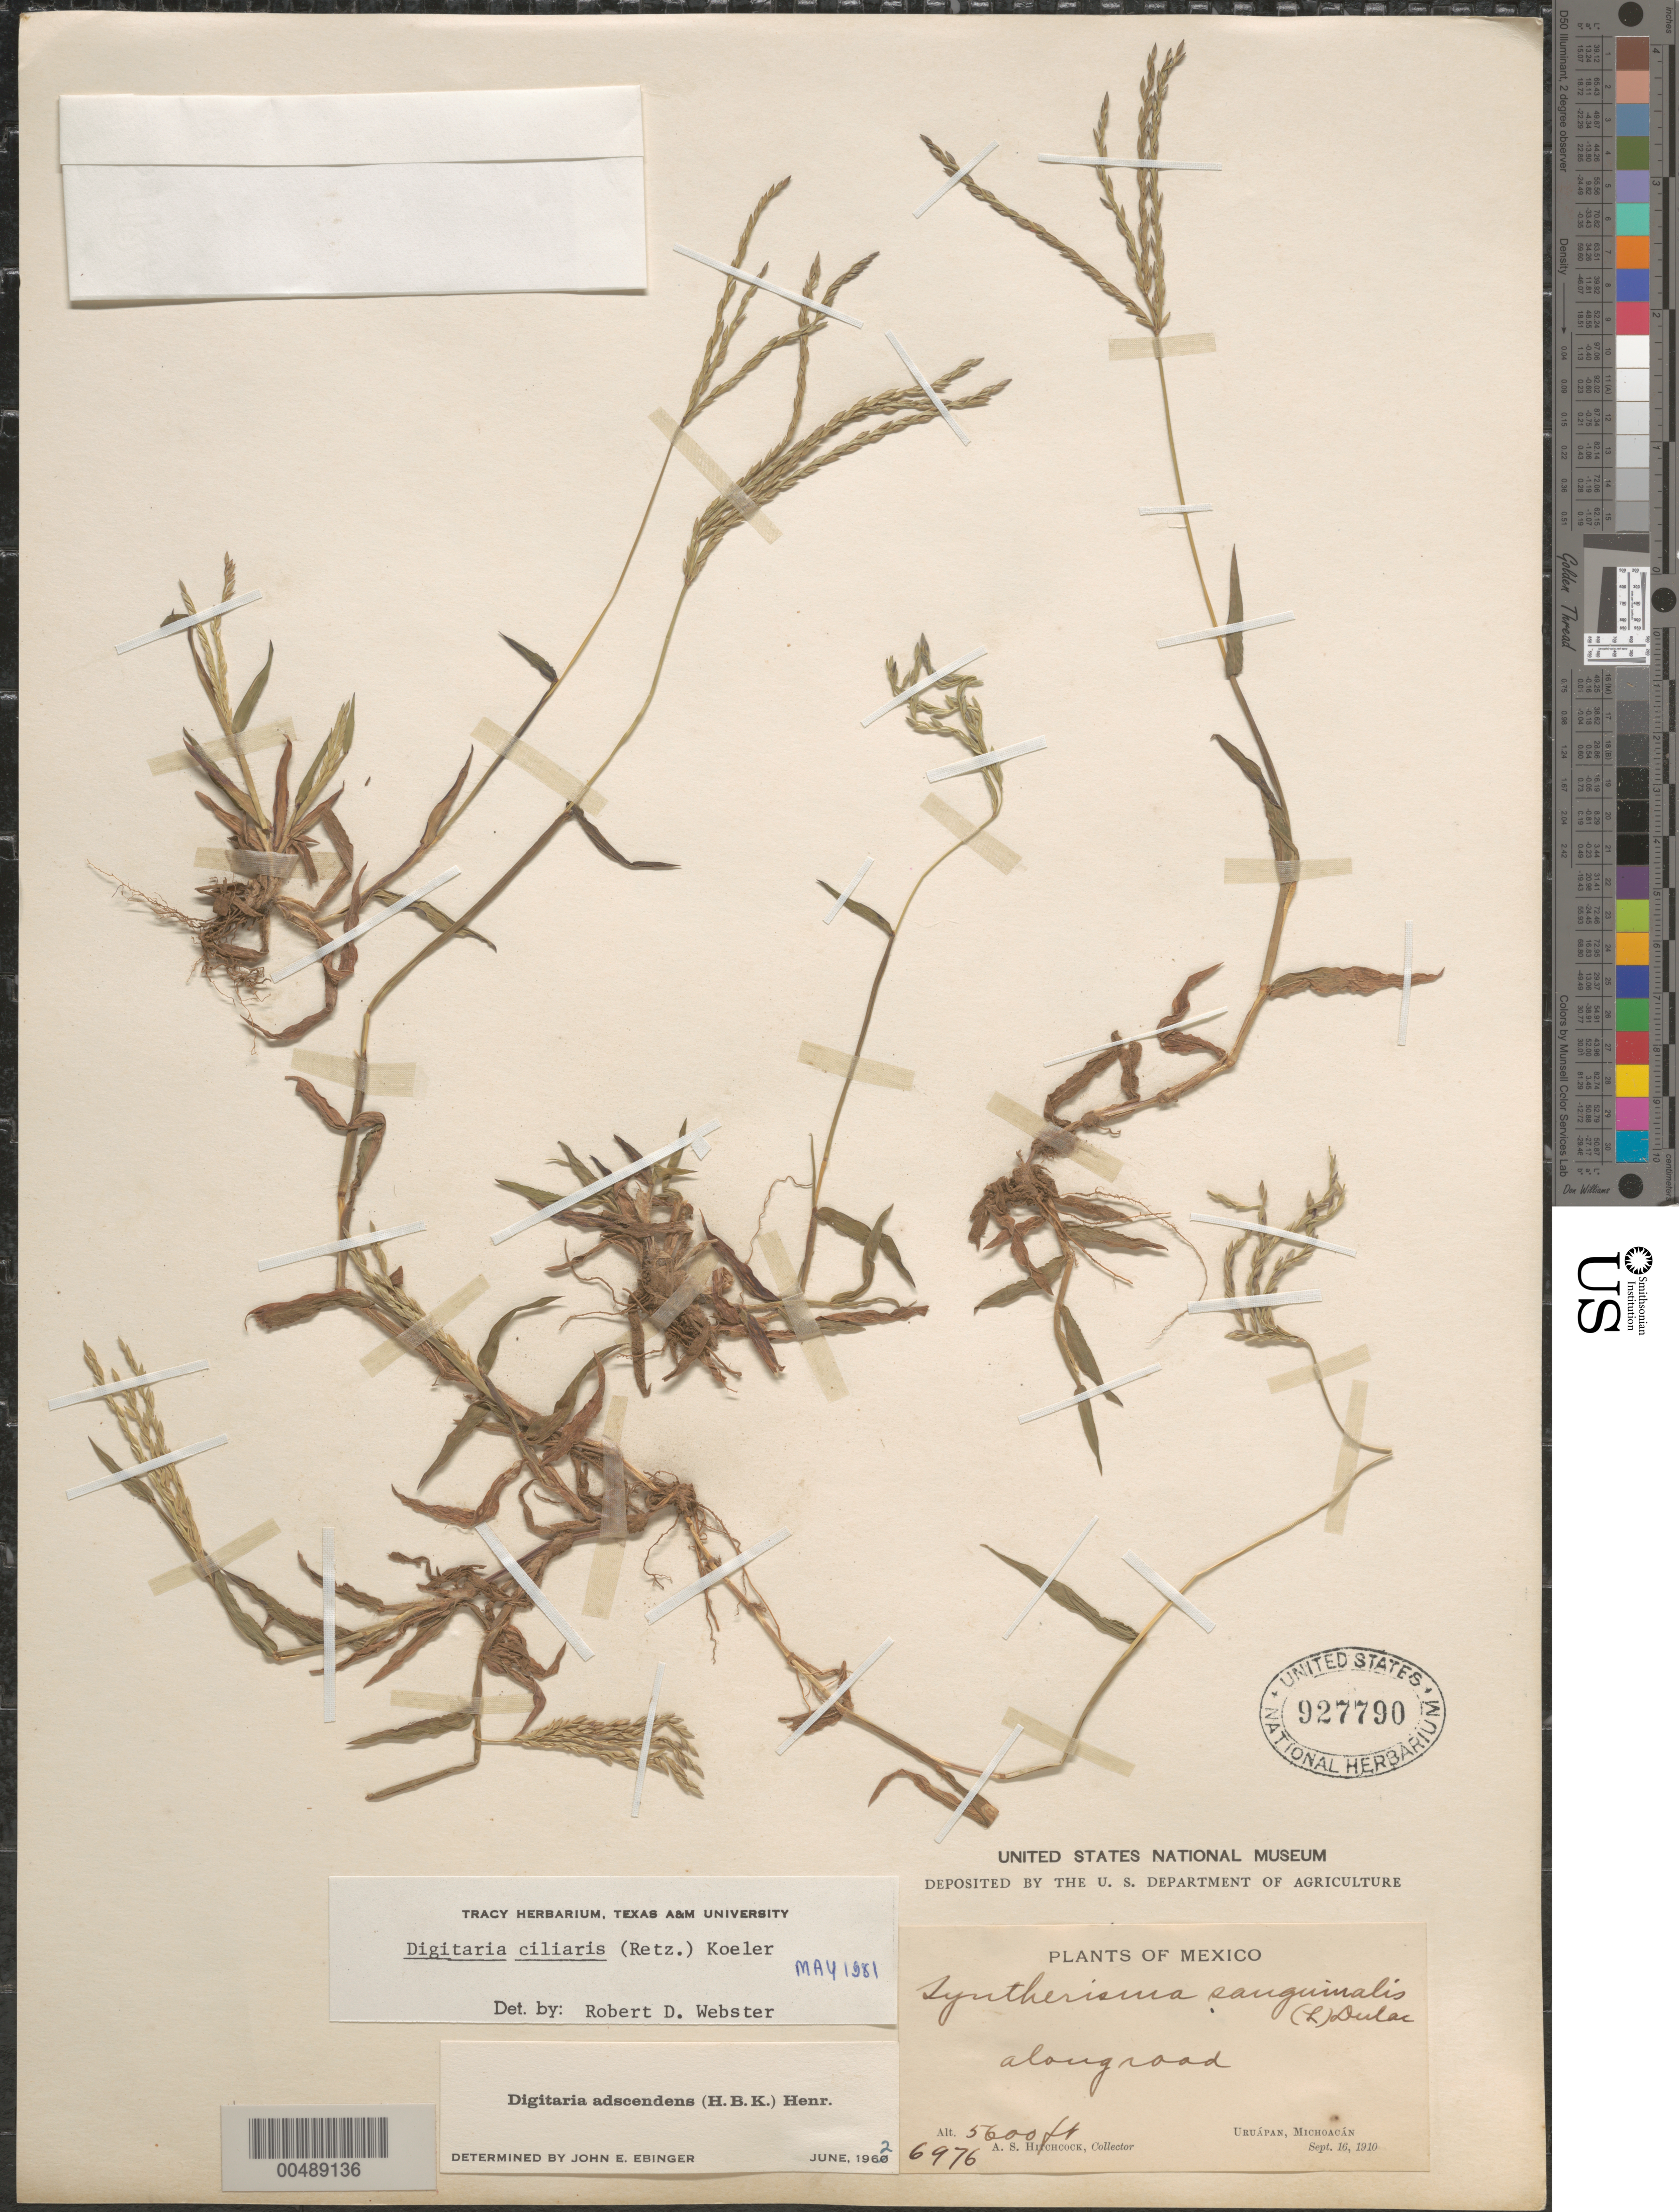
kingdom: Plantae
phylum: Tracheophyta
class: Liliopsida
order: Poales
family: Poaceae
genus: Digitaria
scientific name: Digitaria ciliaris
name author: (Retz.) Koeler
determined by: Webster, Robert D.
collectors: A. S. Hitchcock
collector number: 6976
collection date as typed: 16 Sep 1910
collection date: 1910-09-16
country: Mexico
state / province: Michoacán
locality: Uruápan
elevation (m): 1707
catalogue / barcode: US 927790